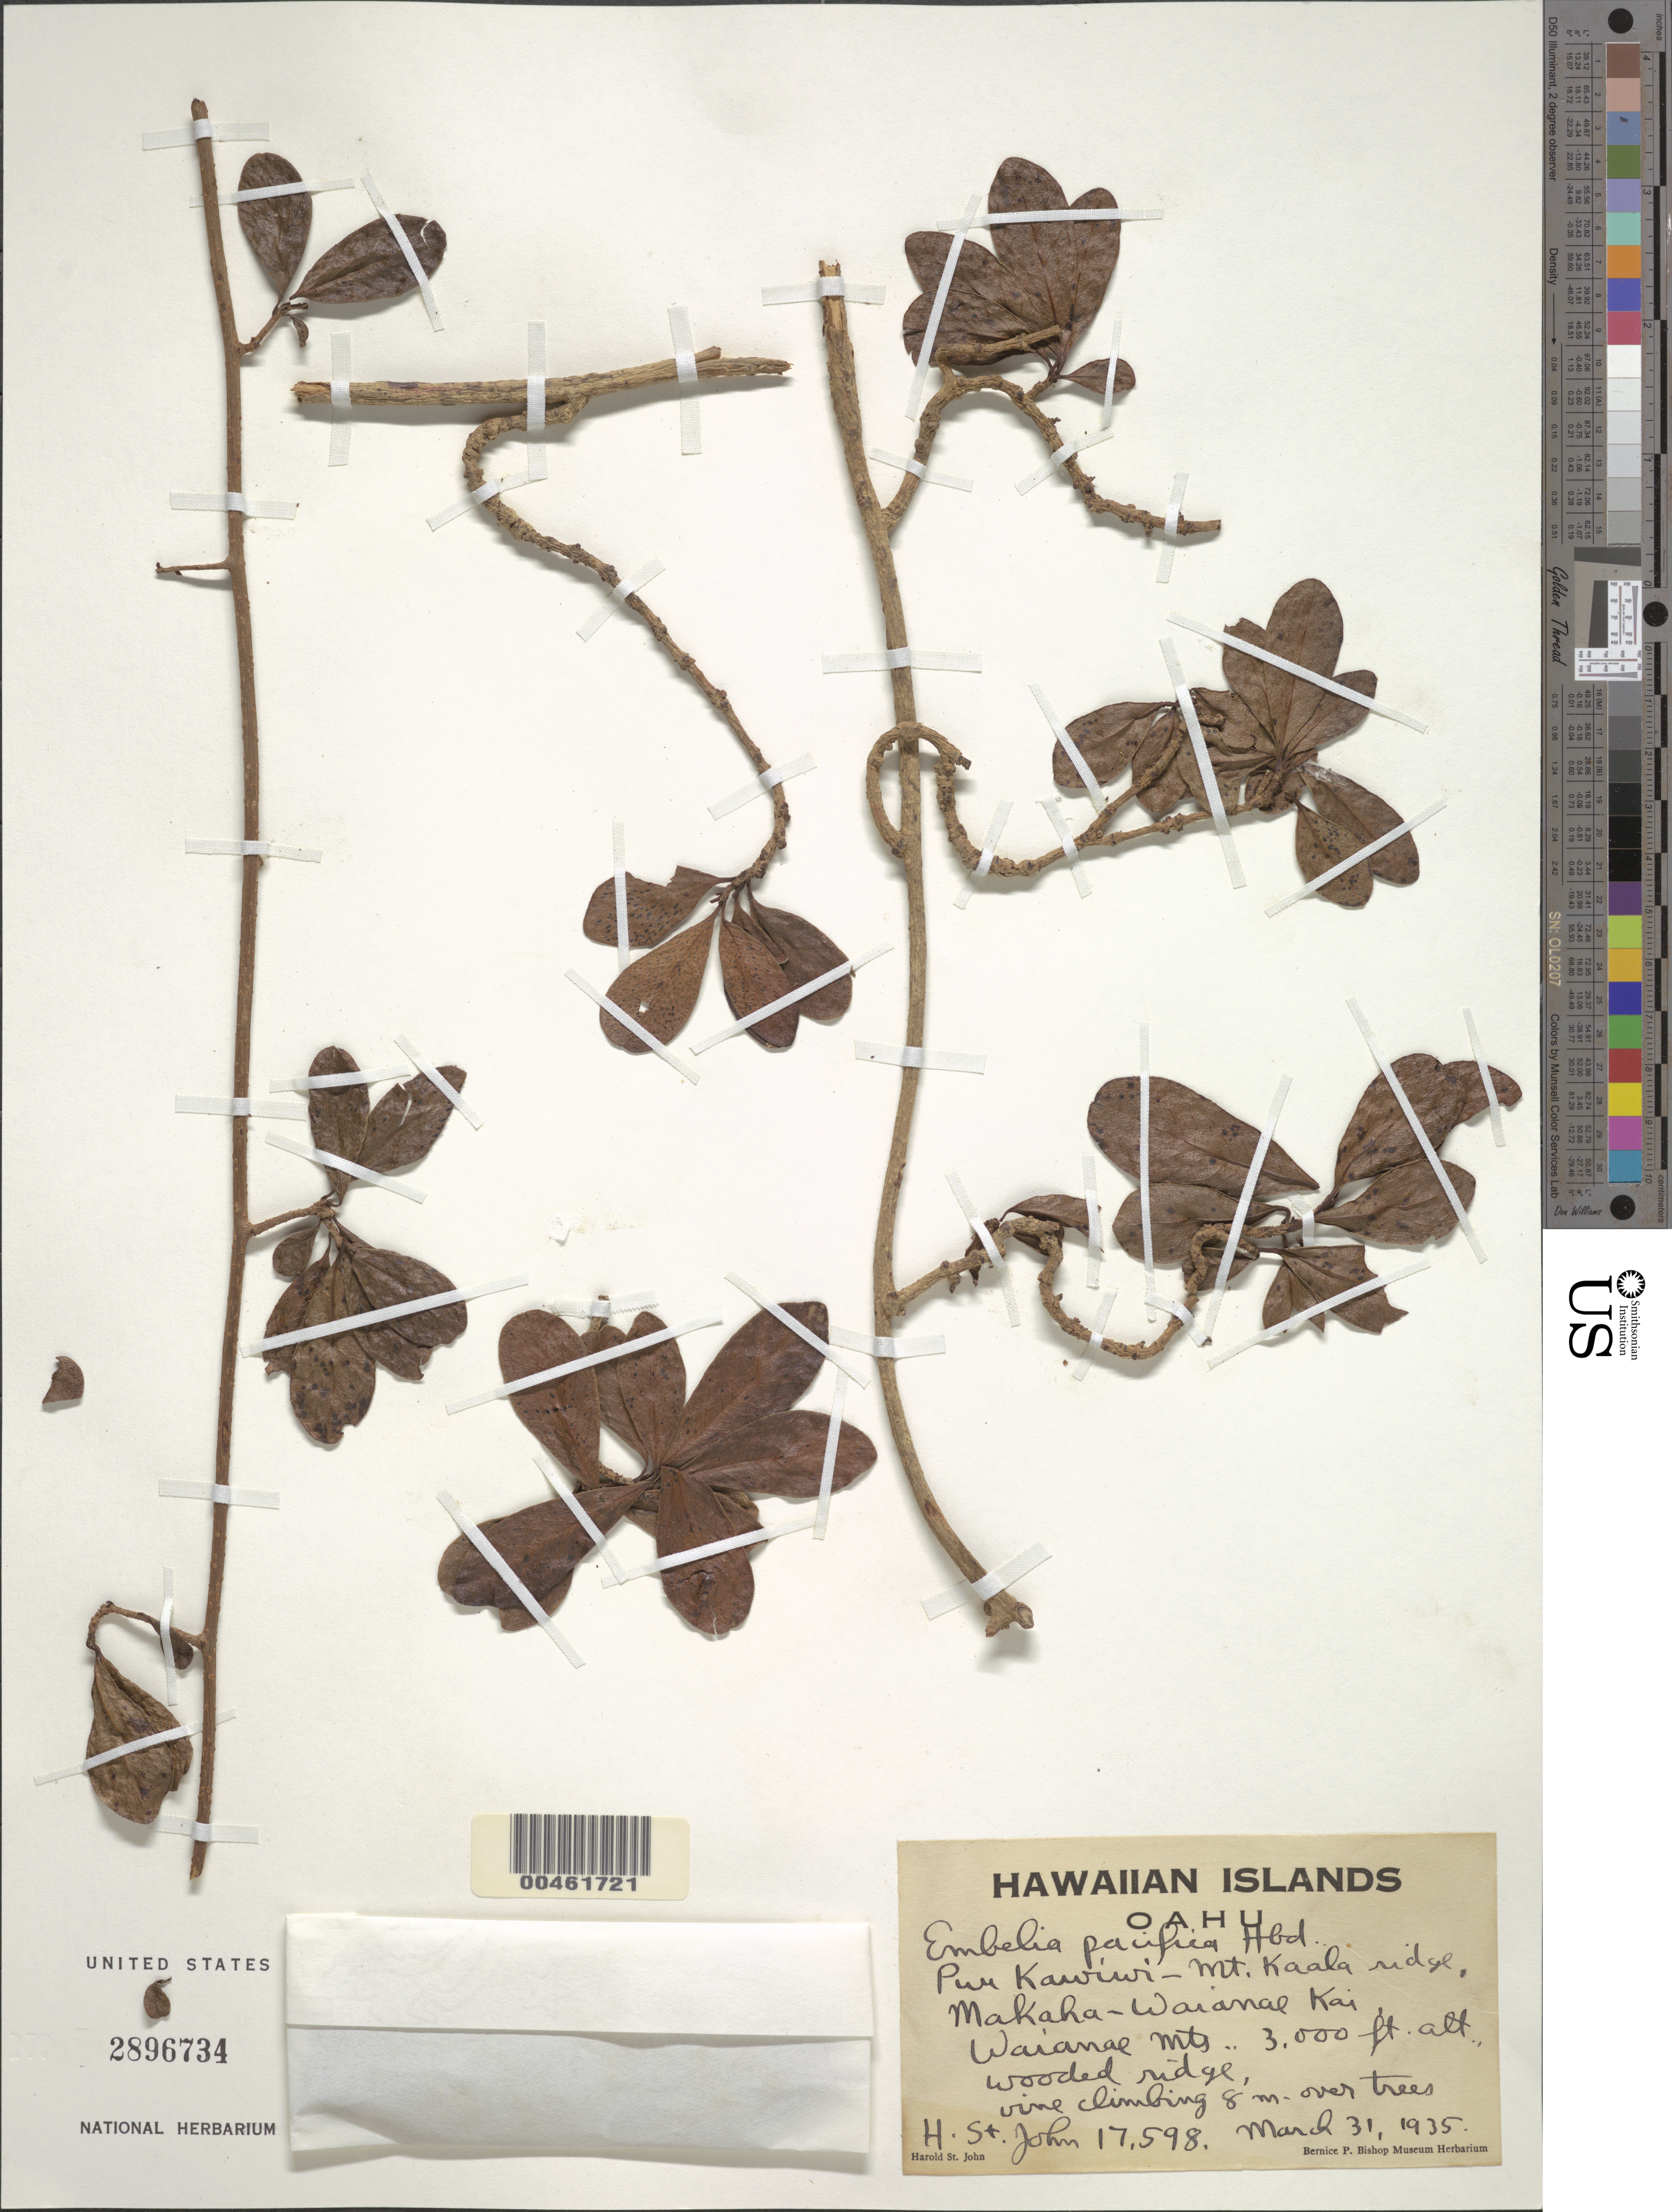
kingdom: Plantae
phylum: Tracheophyta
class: Magnoliopsida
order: Ericales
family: Primulaceae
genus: Embelia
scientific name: Embelia pacifica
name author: Hillebr.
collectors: H. St. John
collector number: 17598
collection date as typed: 31 Mar 1935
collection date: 1935-03-31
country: United States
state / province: Hawaii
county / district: Honolulu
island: Oahu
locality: Puu Kawiwi, Mt. Kaala ridge, Makaha-Waianae Kai, Waianae Mts.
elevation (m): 914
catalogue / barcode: US 2896734